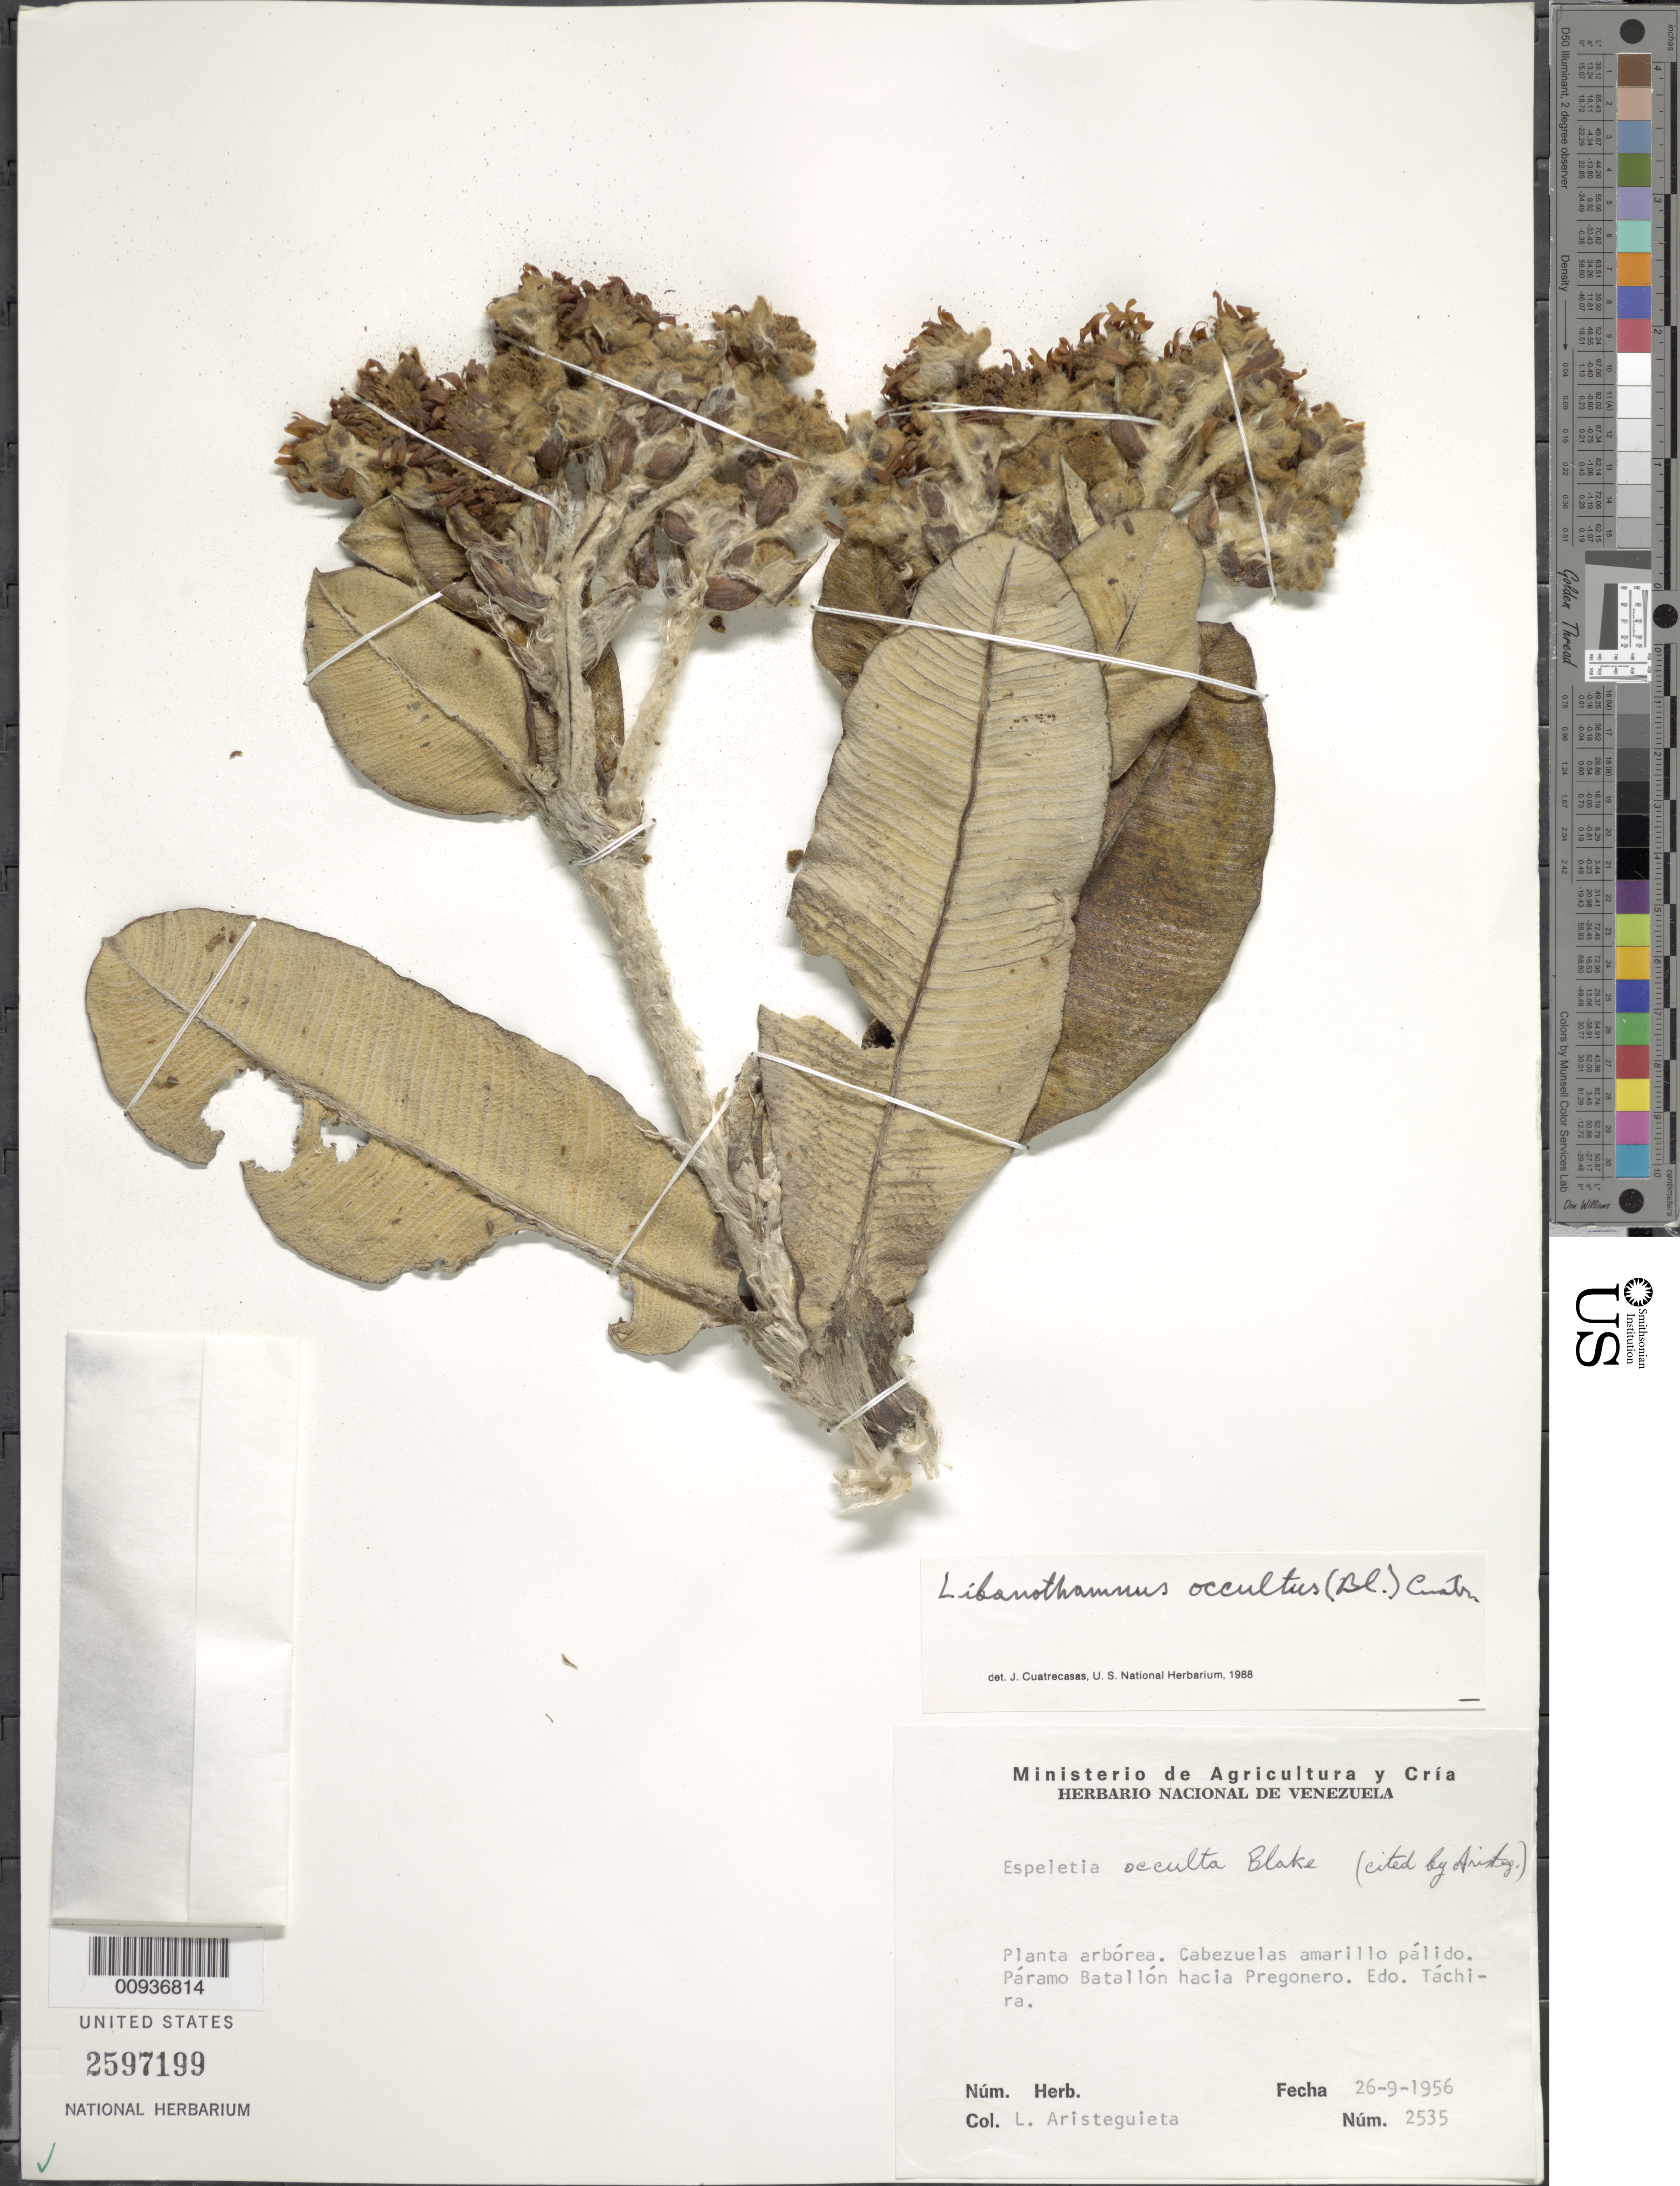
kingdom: Plantae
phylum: Tracheophyta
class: Magnoliopsida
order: Asterales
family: Asteraceae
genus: Libanothamnus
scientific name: Libanothamnus occultus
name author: (S.F. Blake) Cuatrec.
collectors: L. Aristeguieta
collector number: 2535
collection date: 1956-09-26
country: Venezuela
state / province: Tachira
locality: Paramo Batallon hacia Pregonero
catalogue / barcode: US 2597199